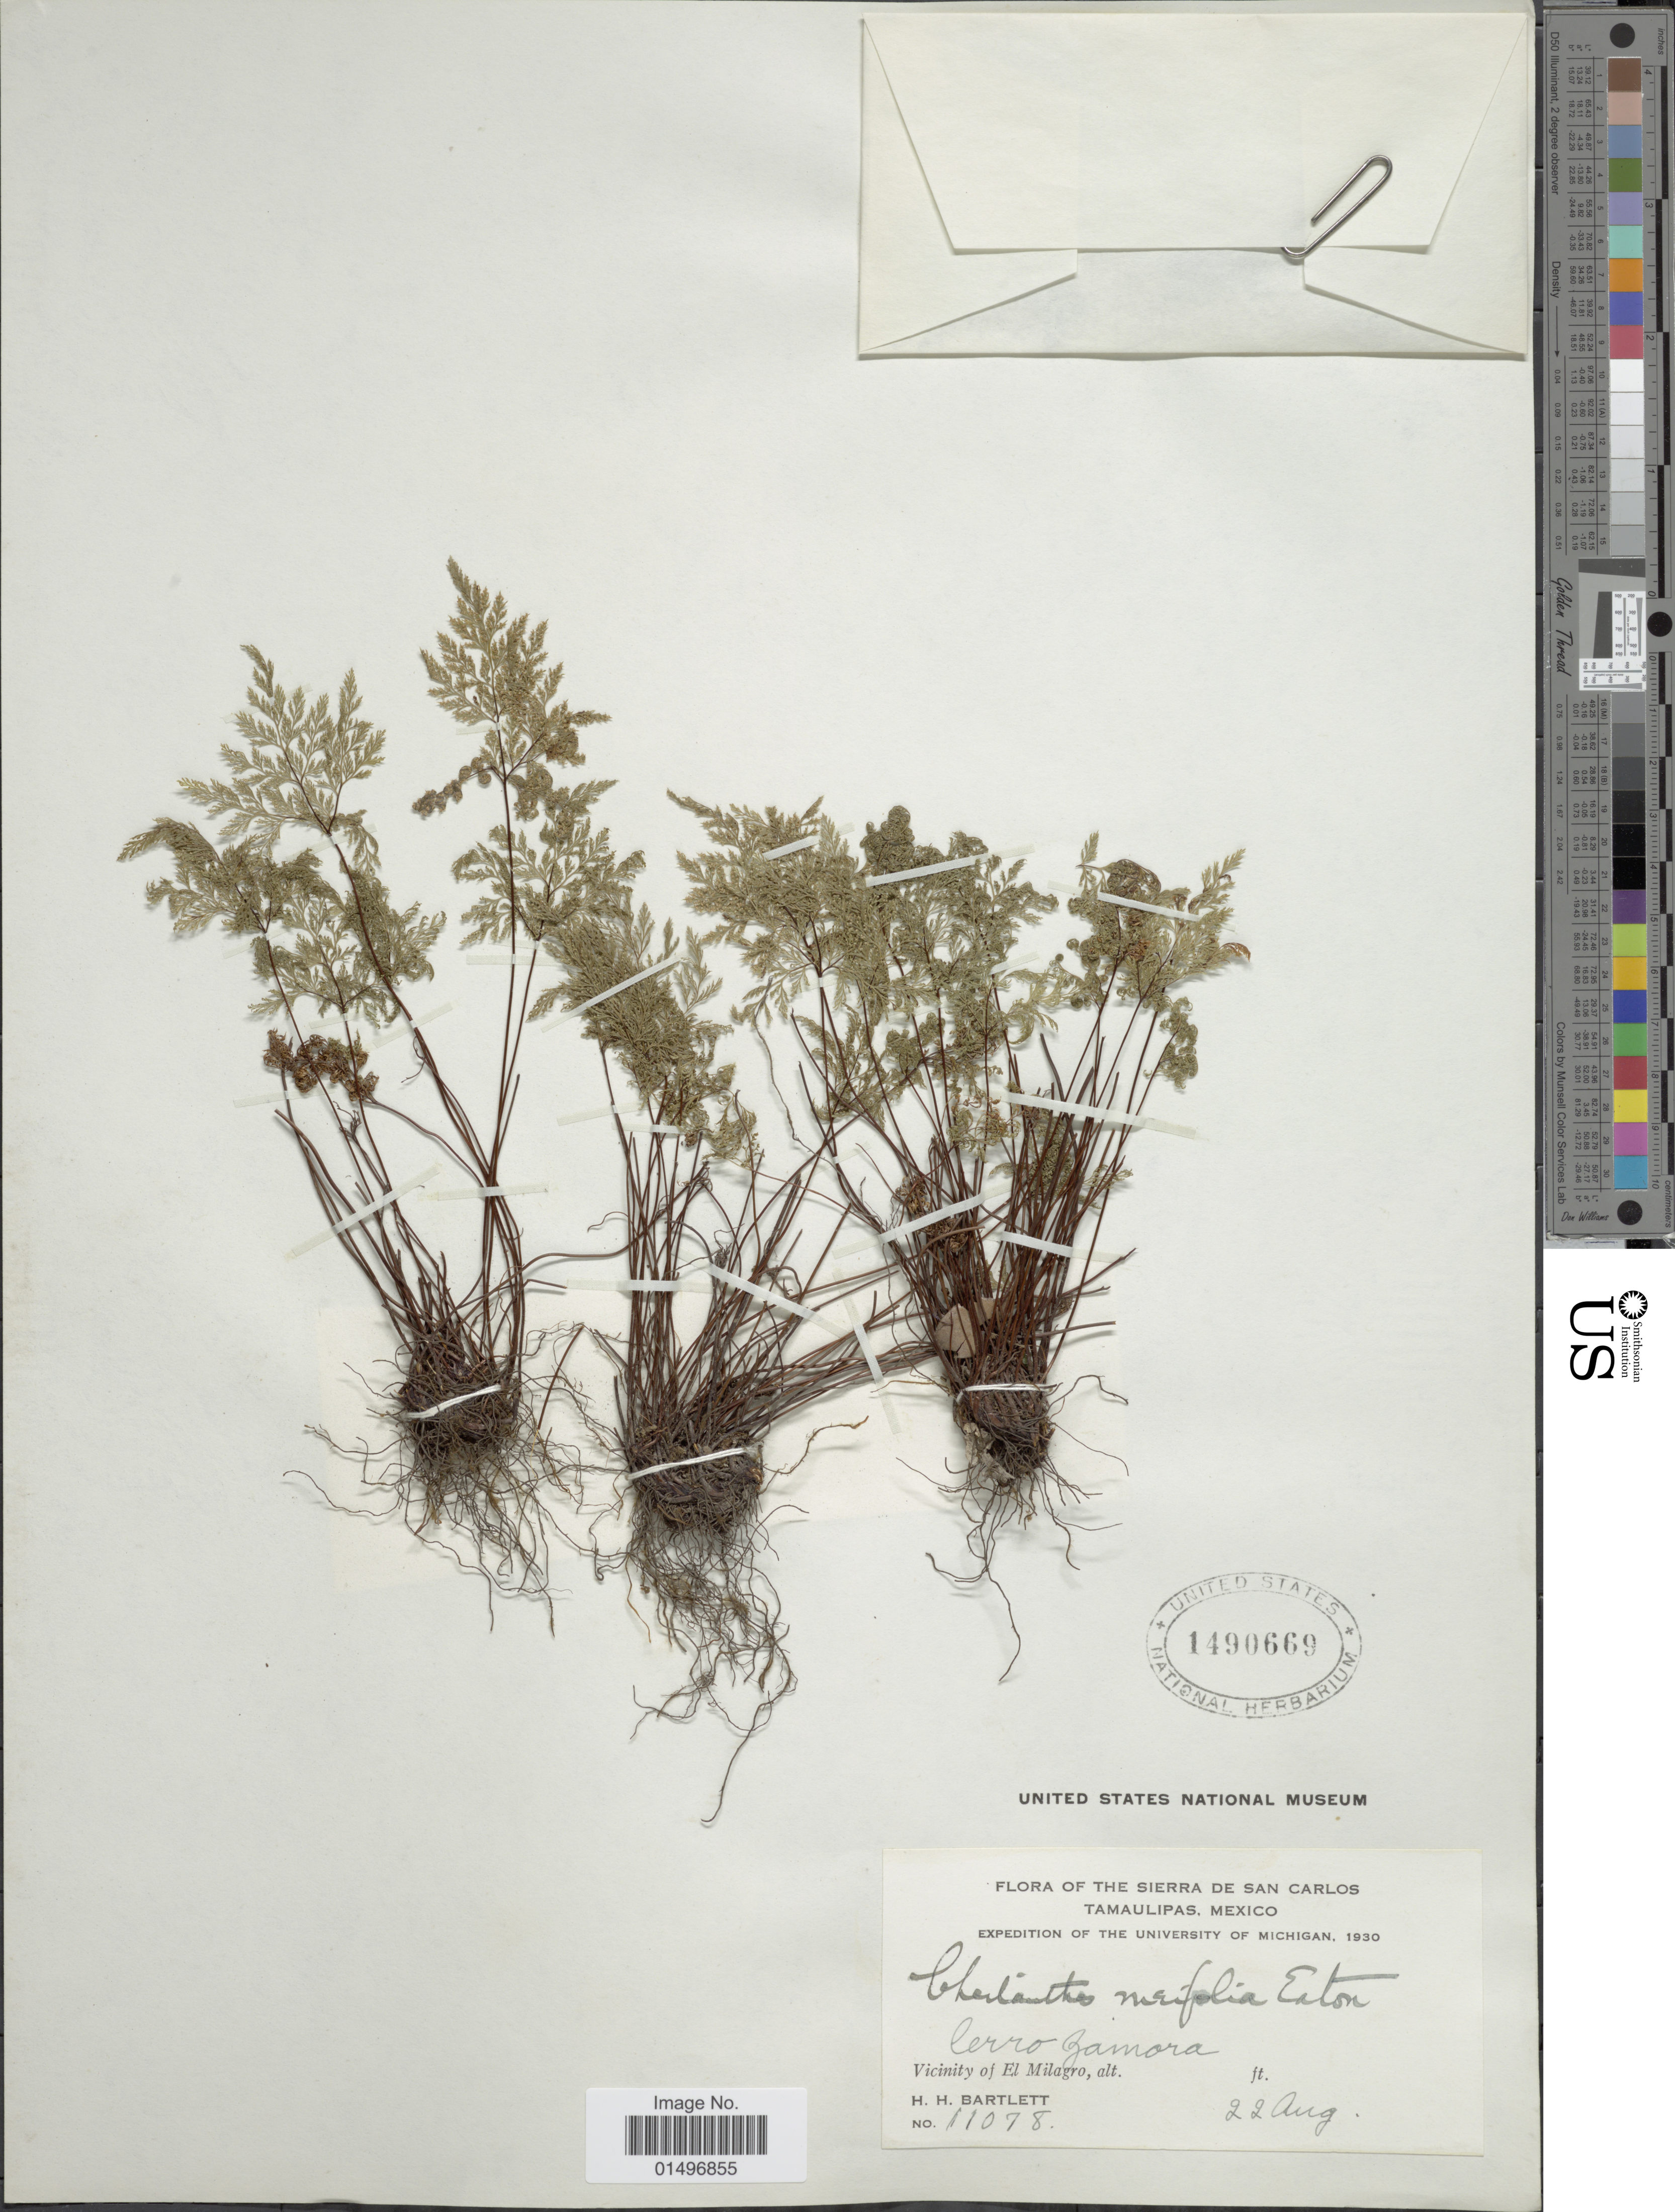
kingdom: Plantae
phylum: Tracheophyta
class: Polypodiopsida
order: Polypodiales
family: Pteridaceae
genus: Aspidotis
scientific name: Aspidotis meifolia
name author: (D.C. Eaton) Pic. Serm.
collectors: H. H. Bartlett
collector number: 11078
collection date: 1930-08-22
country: Mexico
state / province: Tamaulipas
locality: Sierra de San Carlos, Tamaulipas, Mexico, Cerro Zamora, Vicinity of El Milagro.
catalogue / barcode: US 1490669